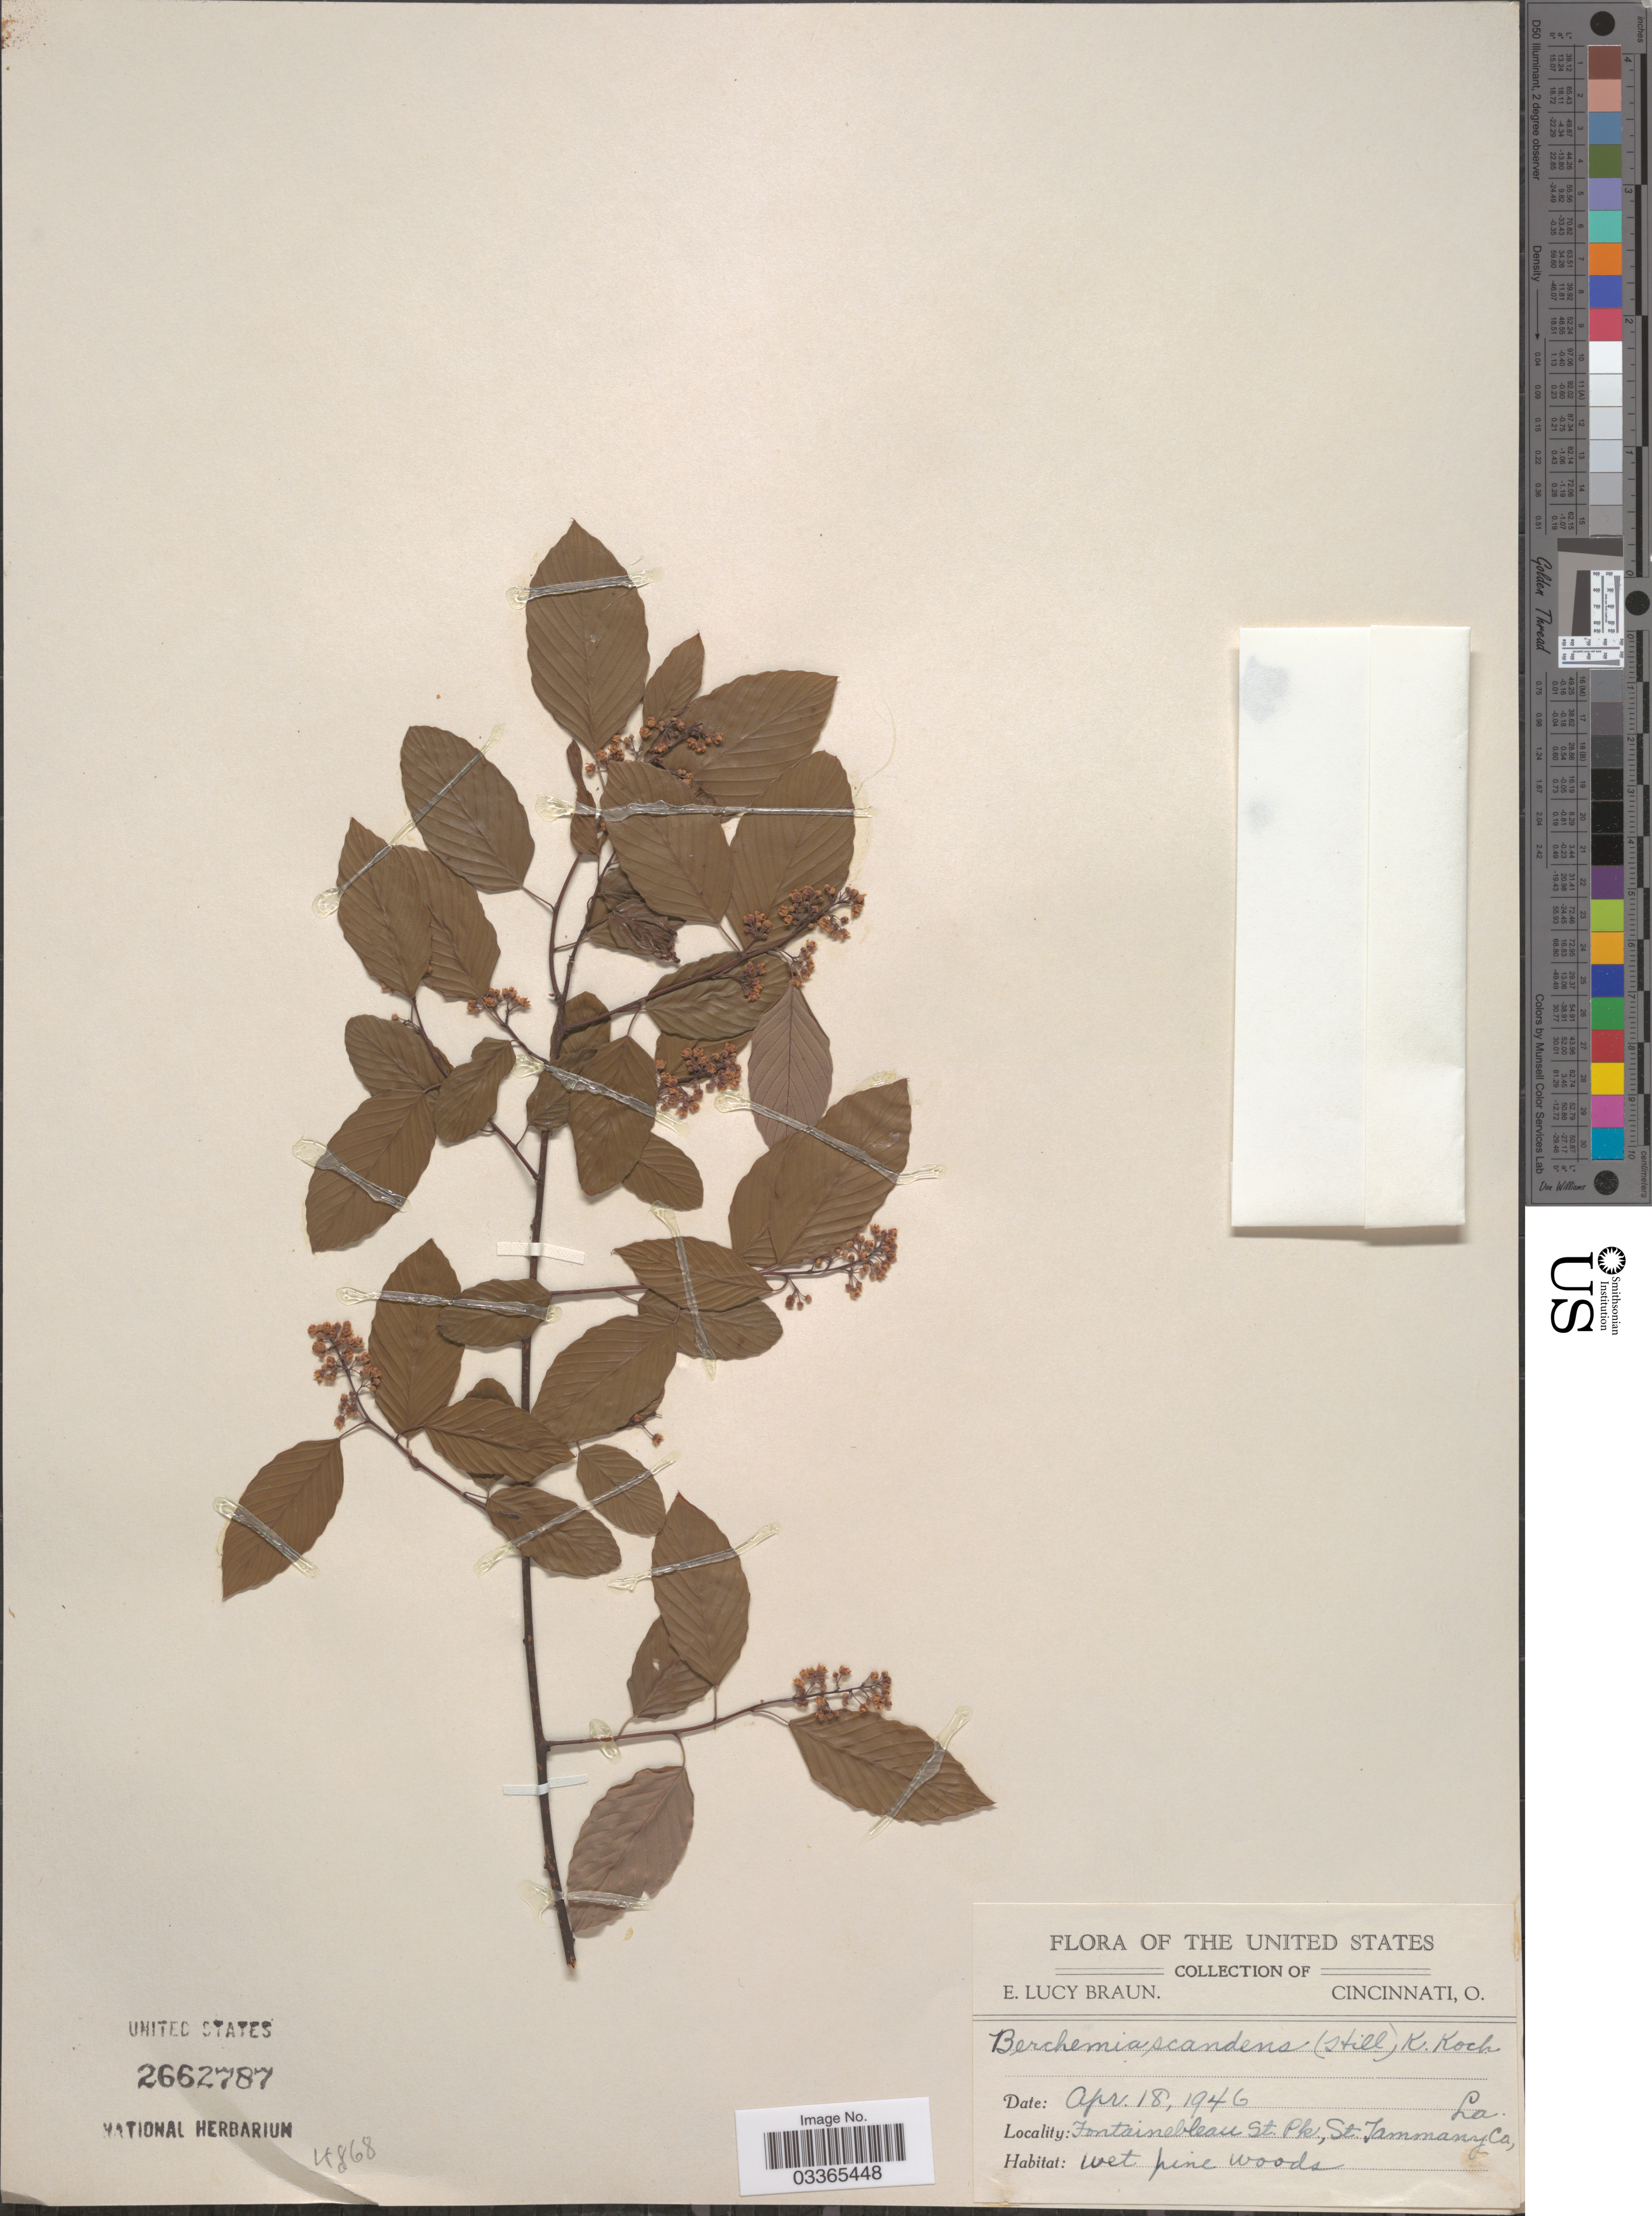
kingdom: Plantae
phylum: Tracheophyta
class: Magnoliopsida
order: Rosales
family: Rhamnaceae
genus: Berchemia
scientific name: Berchemia scandens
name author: (Hill) K. Koch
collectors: E. L. Braun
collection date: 1946-04-18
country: United States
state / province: Louisiana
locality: Fontainebleau St. Pk., St. Tammany Co.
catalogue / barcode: US 2662787